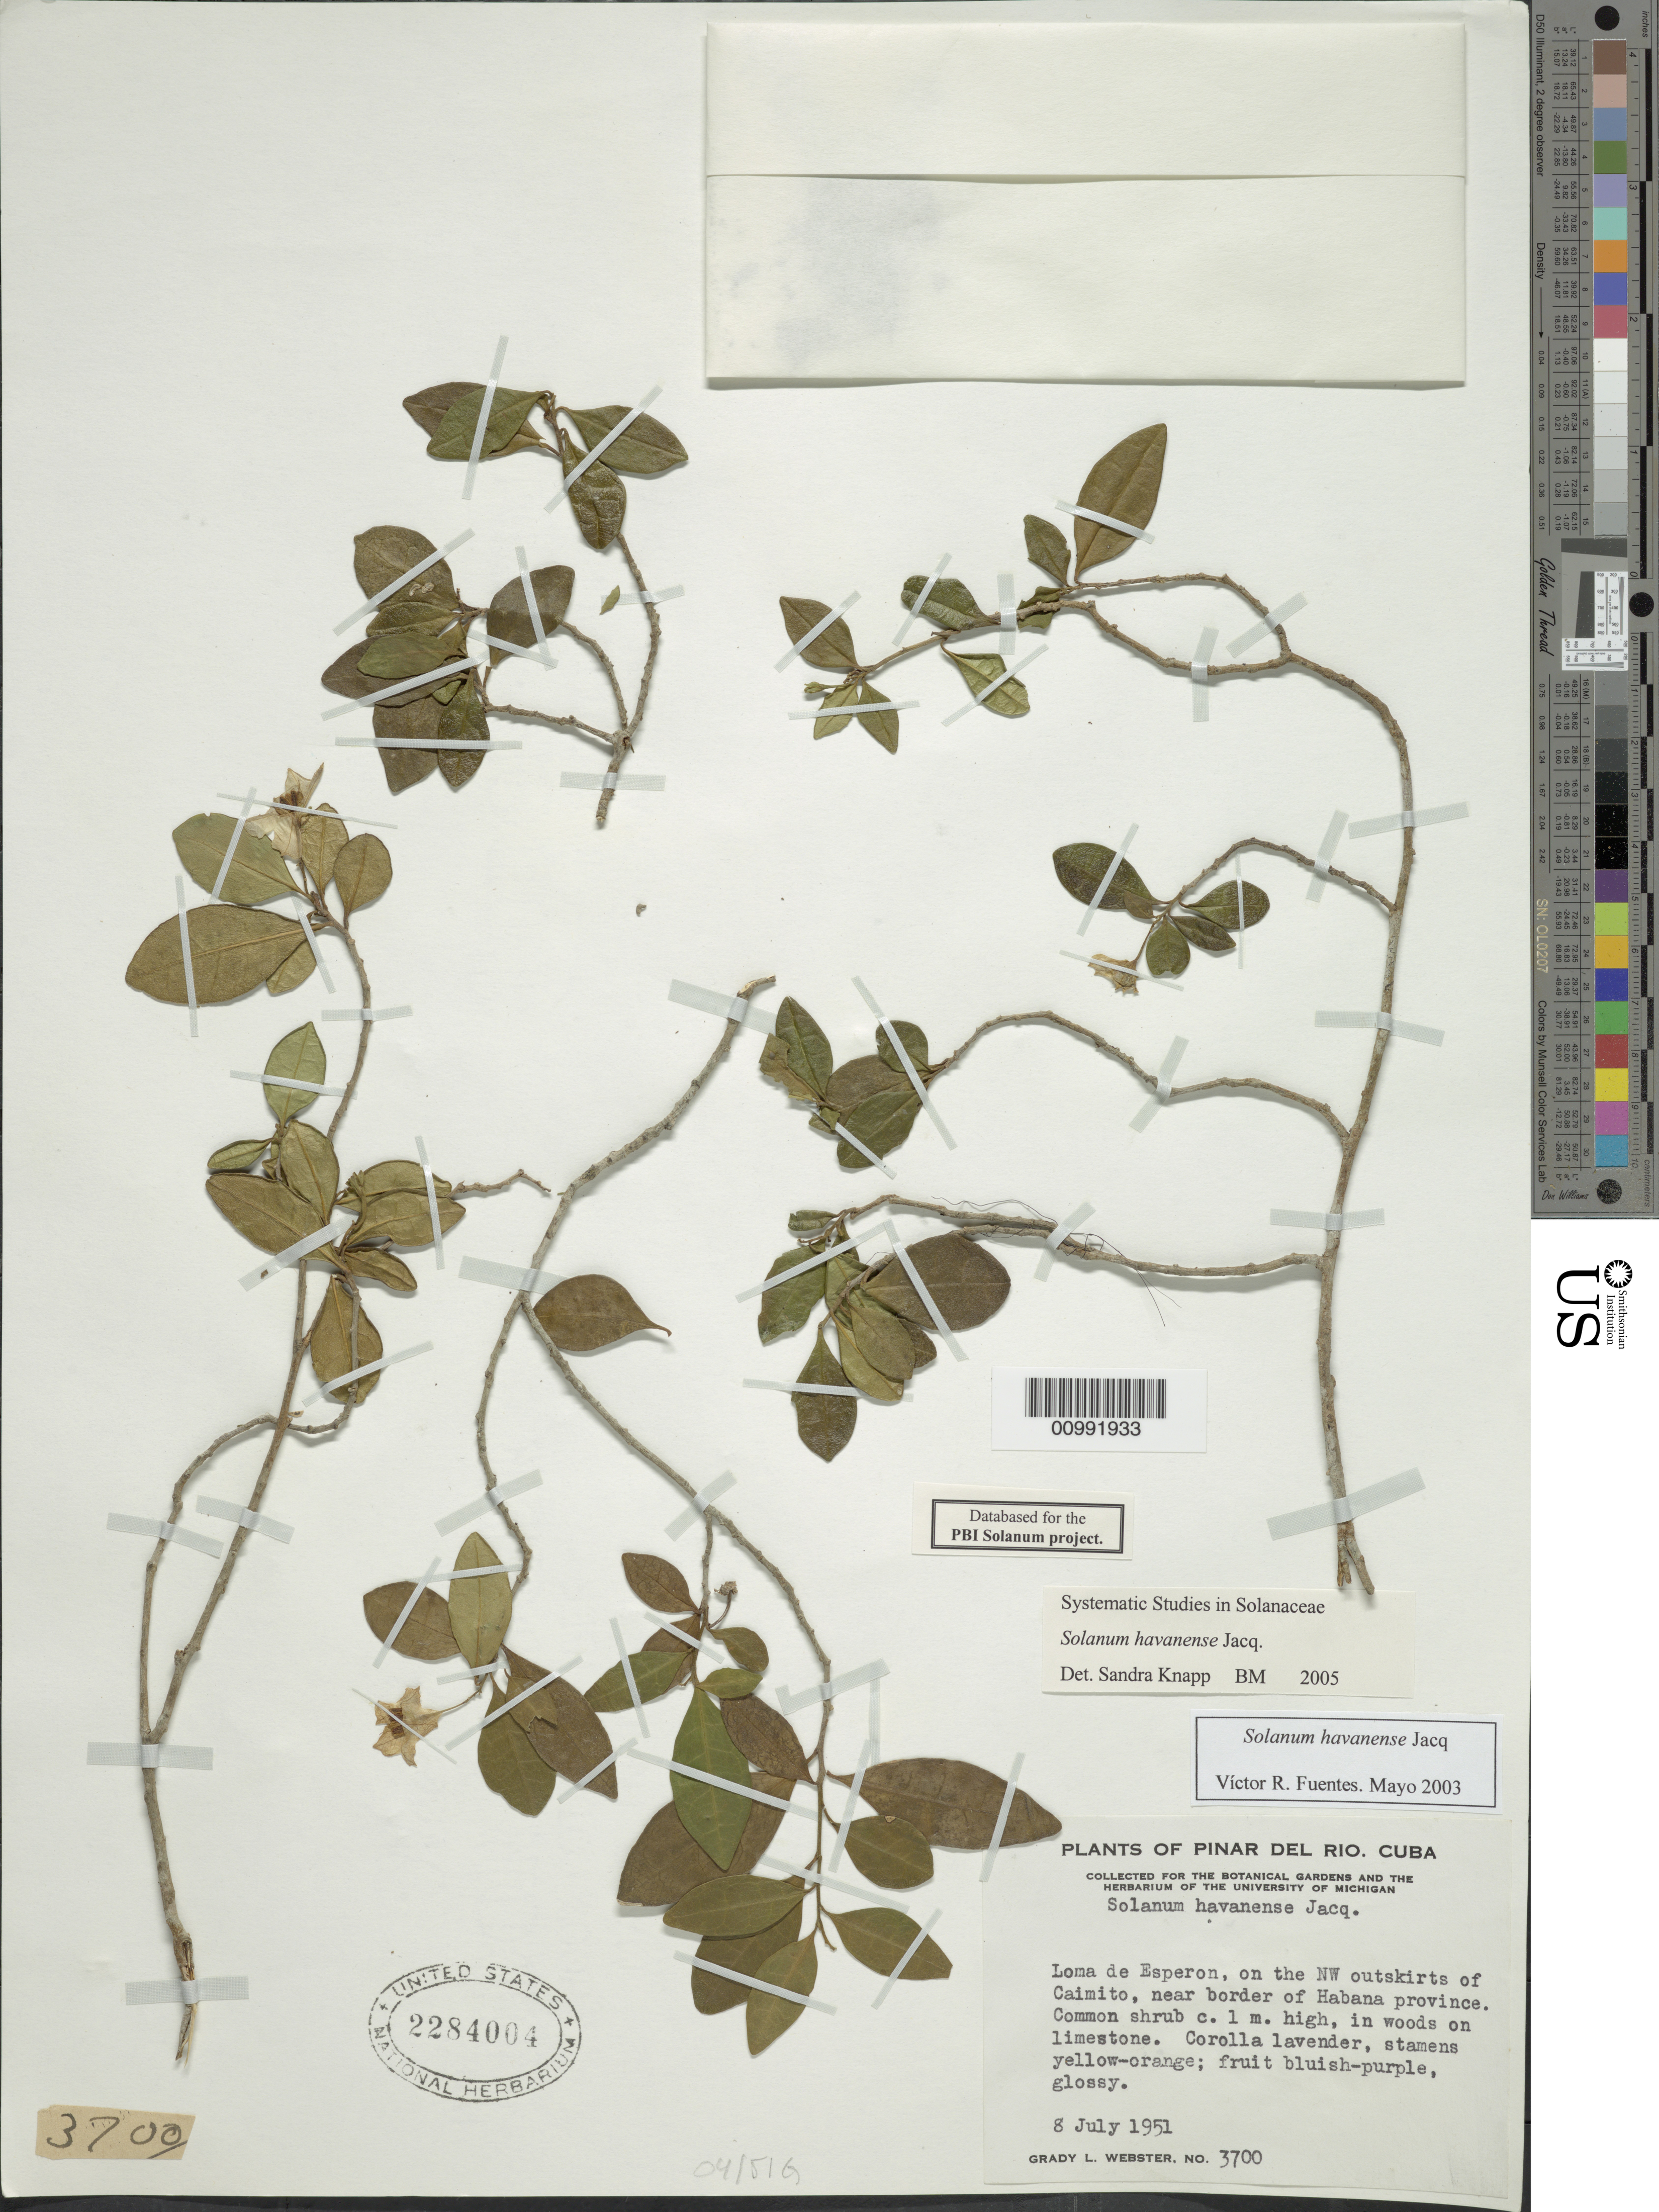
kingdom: Plantae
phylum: Tracheophyta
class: Magnoliopsida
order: Solanales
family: Solanaceae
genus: Solanum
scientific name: Solanum havanense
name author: Jacq.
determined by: Knapp, S. D.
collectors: G. L. Webster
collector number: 3700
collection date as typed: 8 Jul 1951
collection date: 1951-07-08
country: Cuba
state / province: Pinar del Rio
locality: Loma de Esperon, on the NW outskirts of Caimito, near border of Habana province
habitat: in woods on limestone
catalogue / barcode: US 2284004